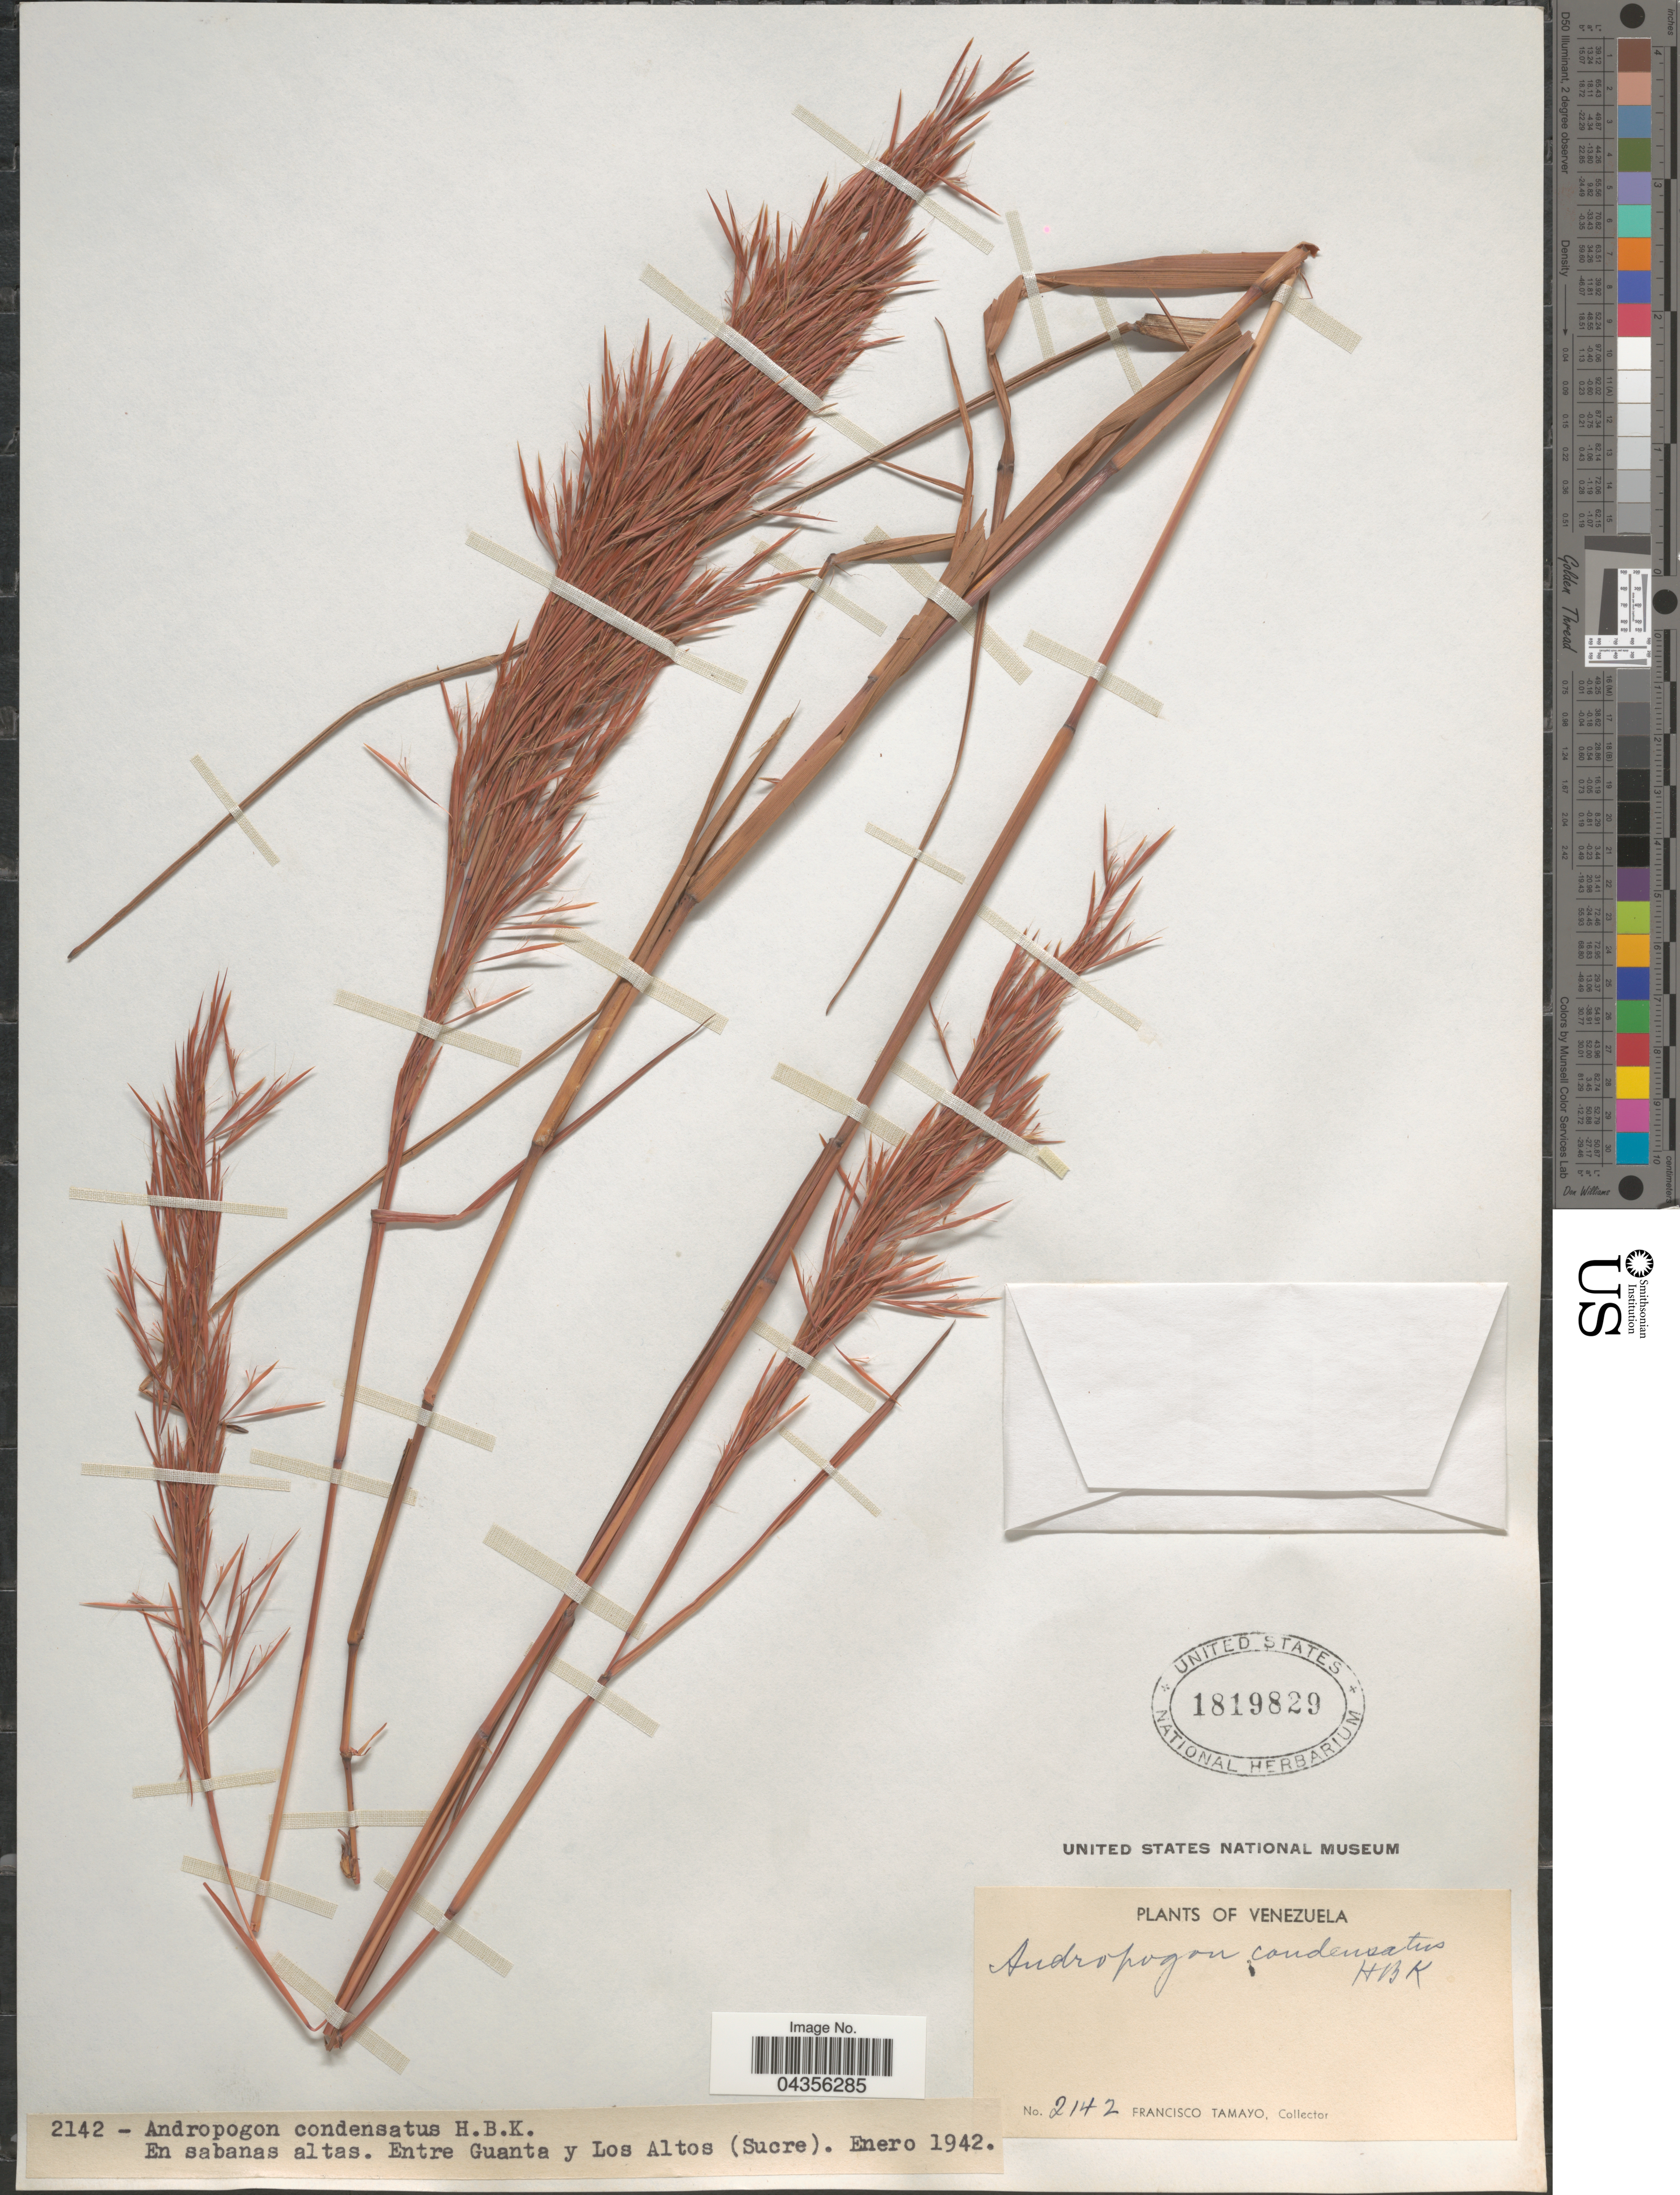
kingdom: Plantae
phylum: Tracheophyta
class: Liliopsida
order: Poales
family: Poaceae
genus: Schizachyrium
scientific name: Schizachyrium condensatum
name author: (Kunth) Nees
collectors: F. Tamayo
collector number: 2142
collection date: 1942-01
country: Venezuela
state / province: Sucre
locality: En sabanas altas. Entre Guanta y Los Altos.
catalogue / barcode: US 1819829